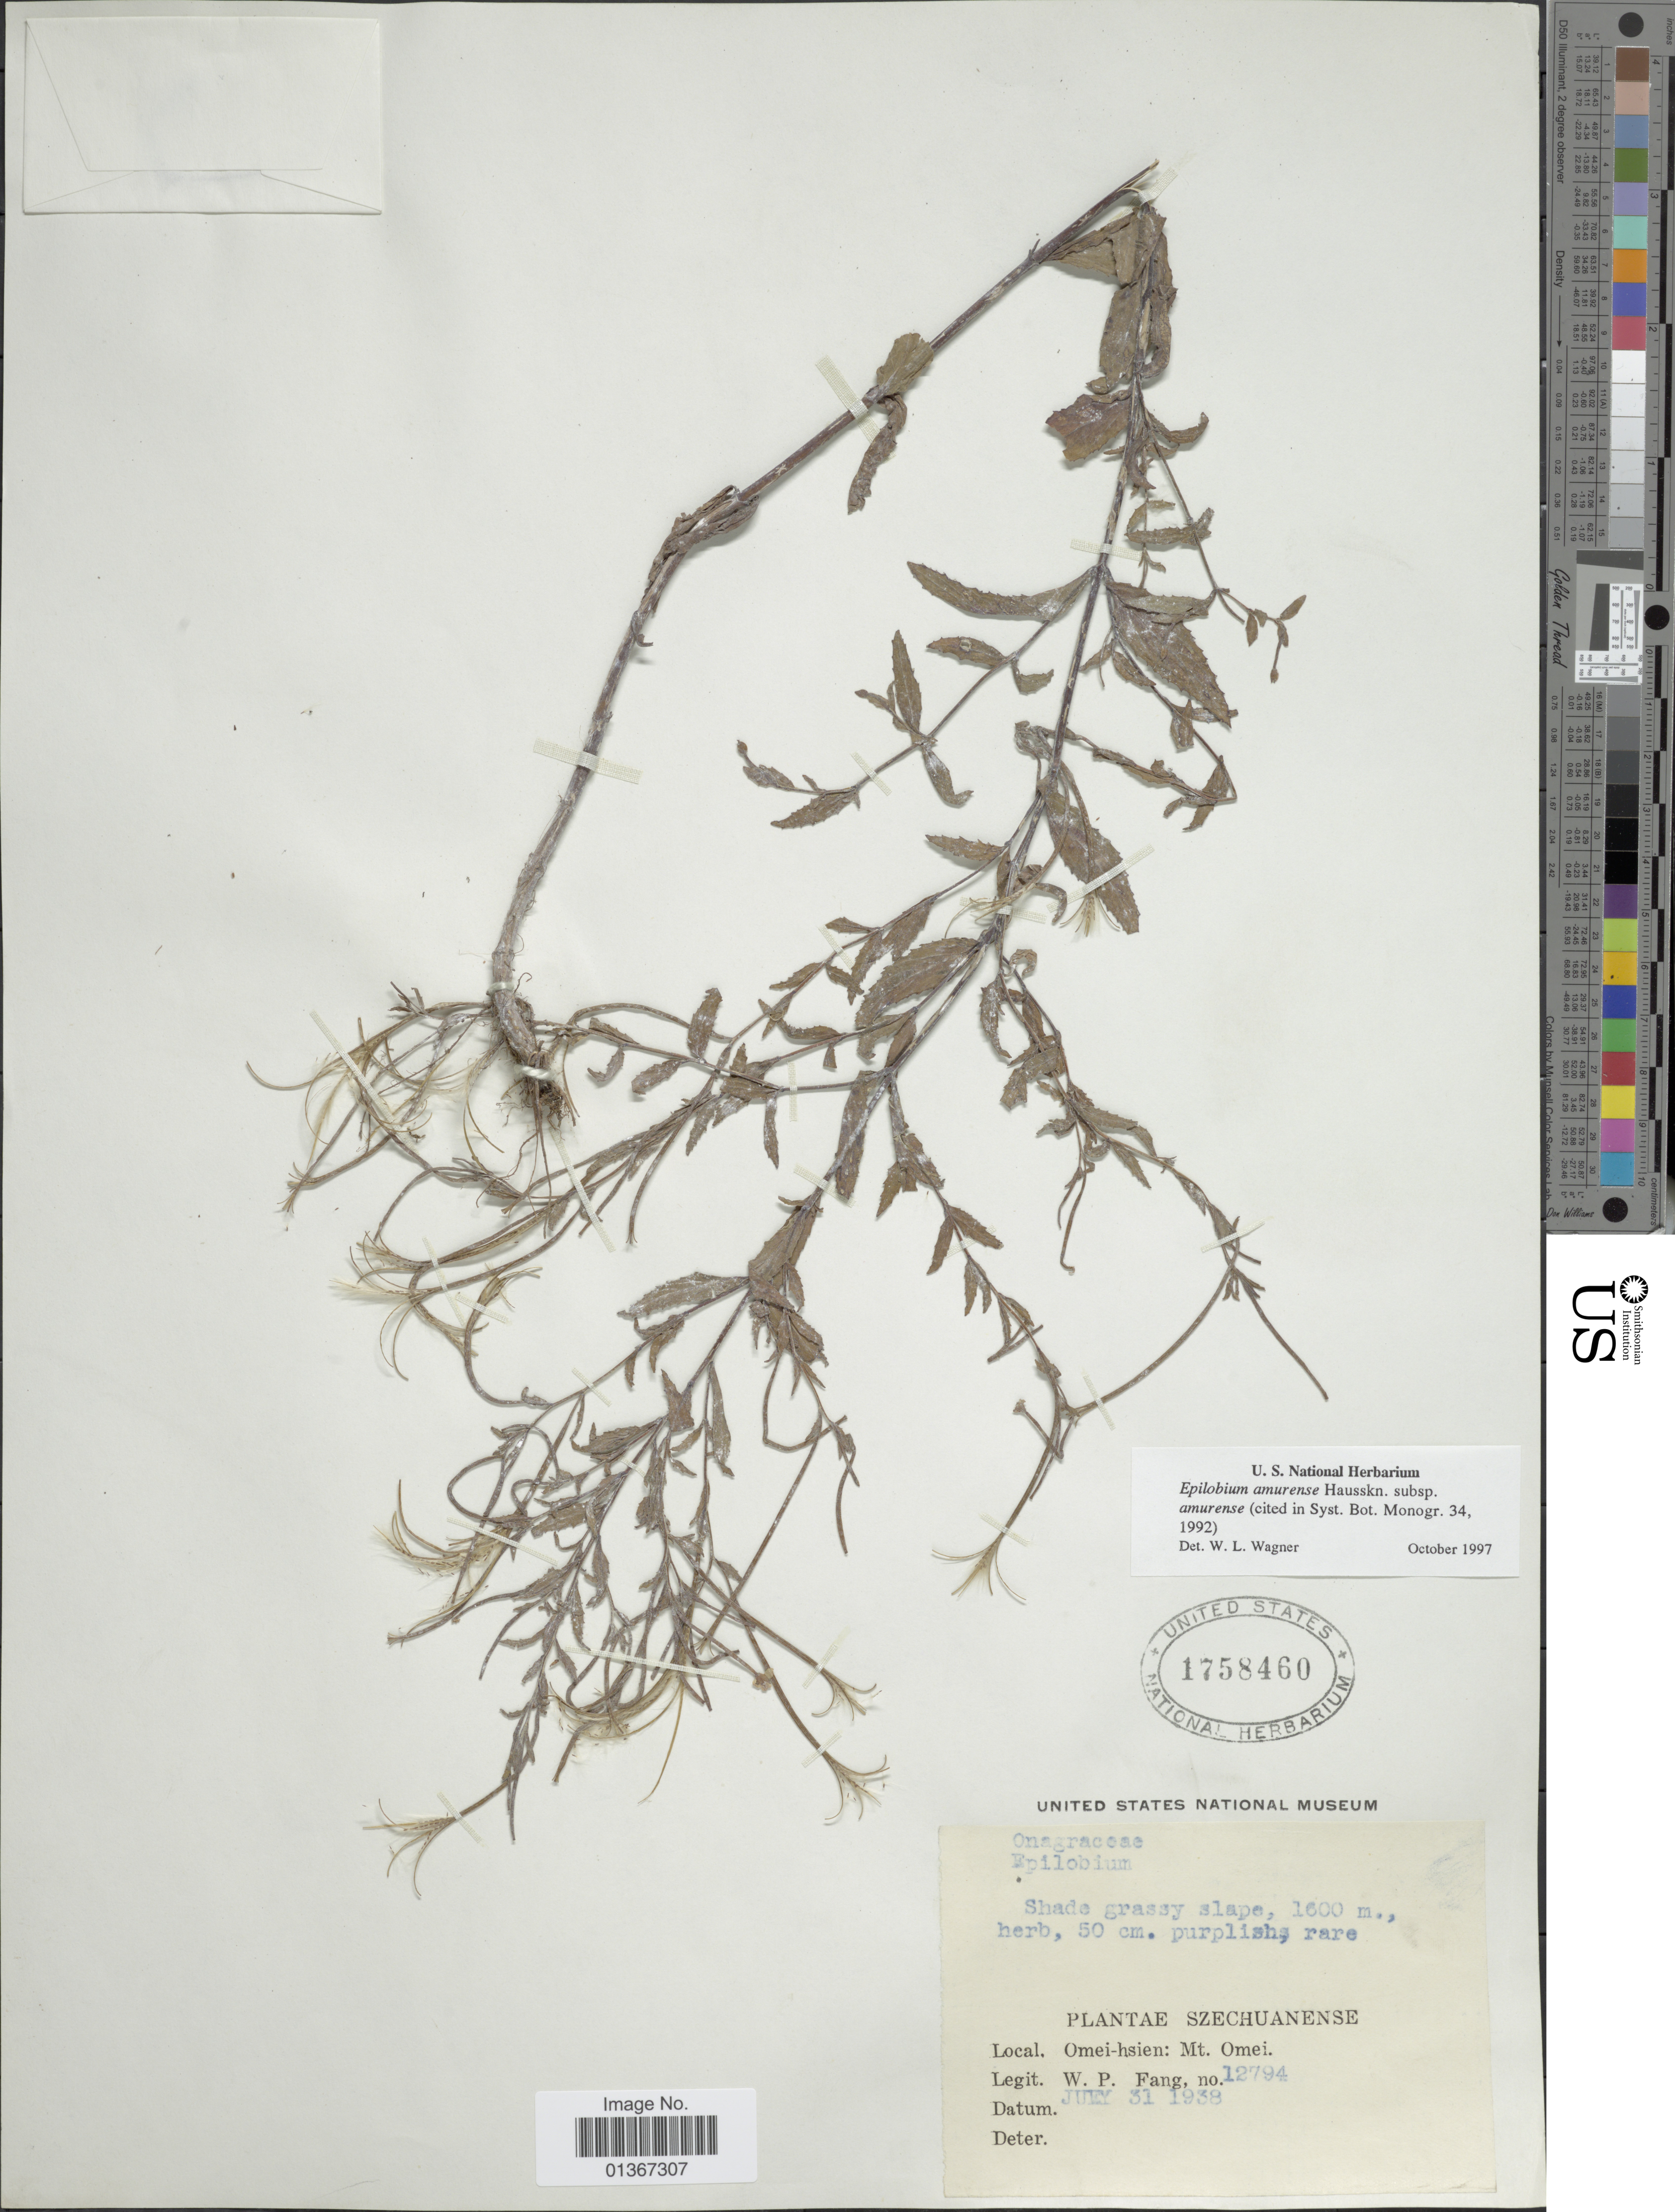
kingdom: Plantae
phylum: Tracheophyta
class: Magnoliopsida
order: Myrtales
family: Onagraceae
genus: Epilobium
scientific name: Epilobium amurense subsp. amurense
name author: Hausskn.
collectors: W. P. Fang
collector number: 12794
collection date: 1938-07-31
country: China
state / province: Sichuan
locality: Szechuanense. Omei-hsien: Mt. Omei.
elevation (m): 1600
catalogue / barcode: US 1758460